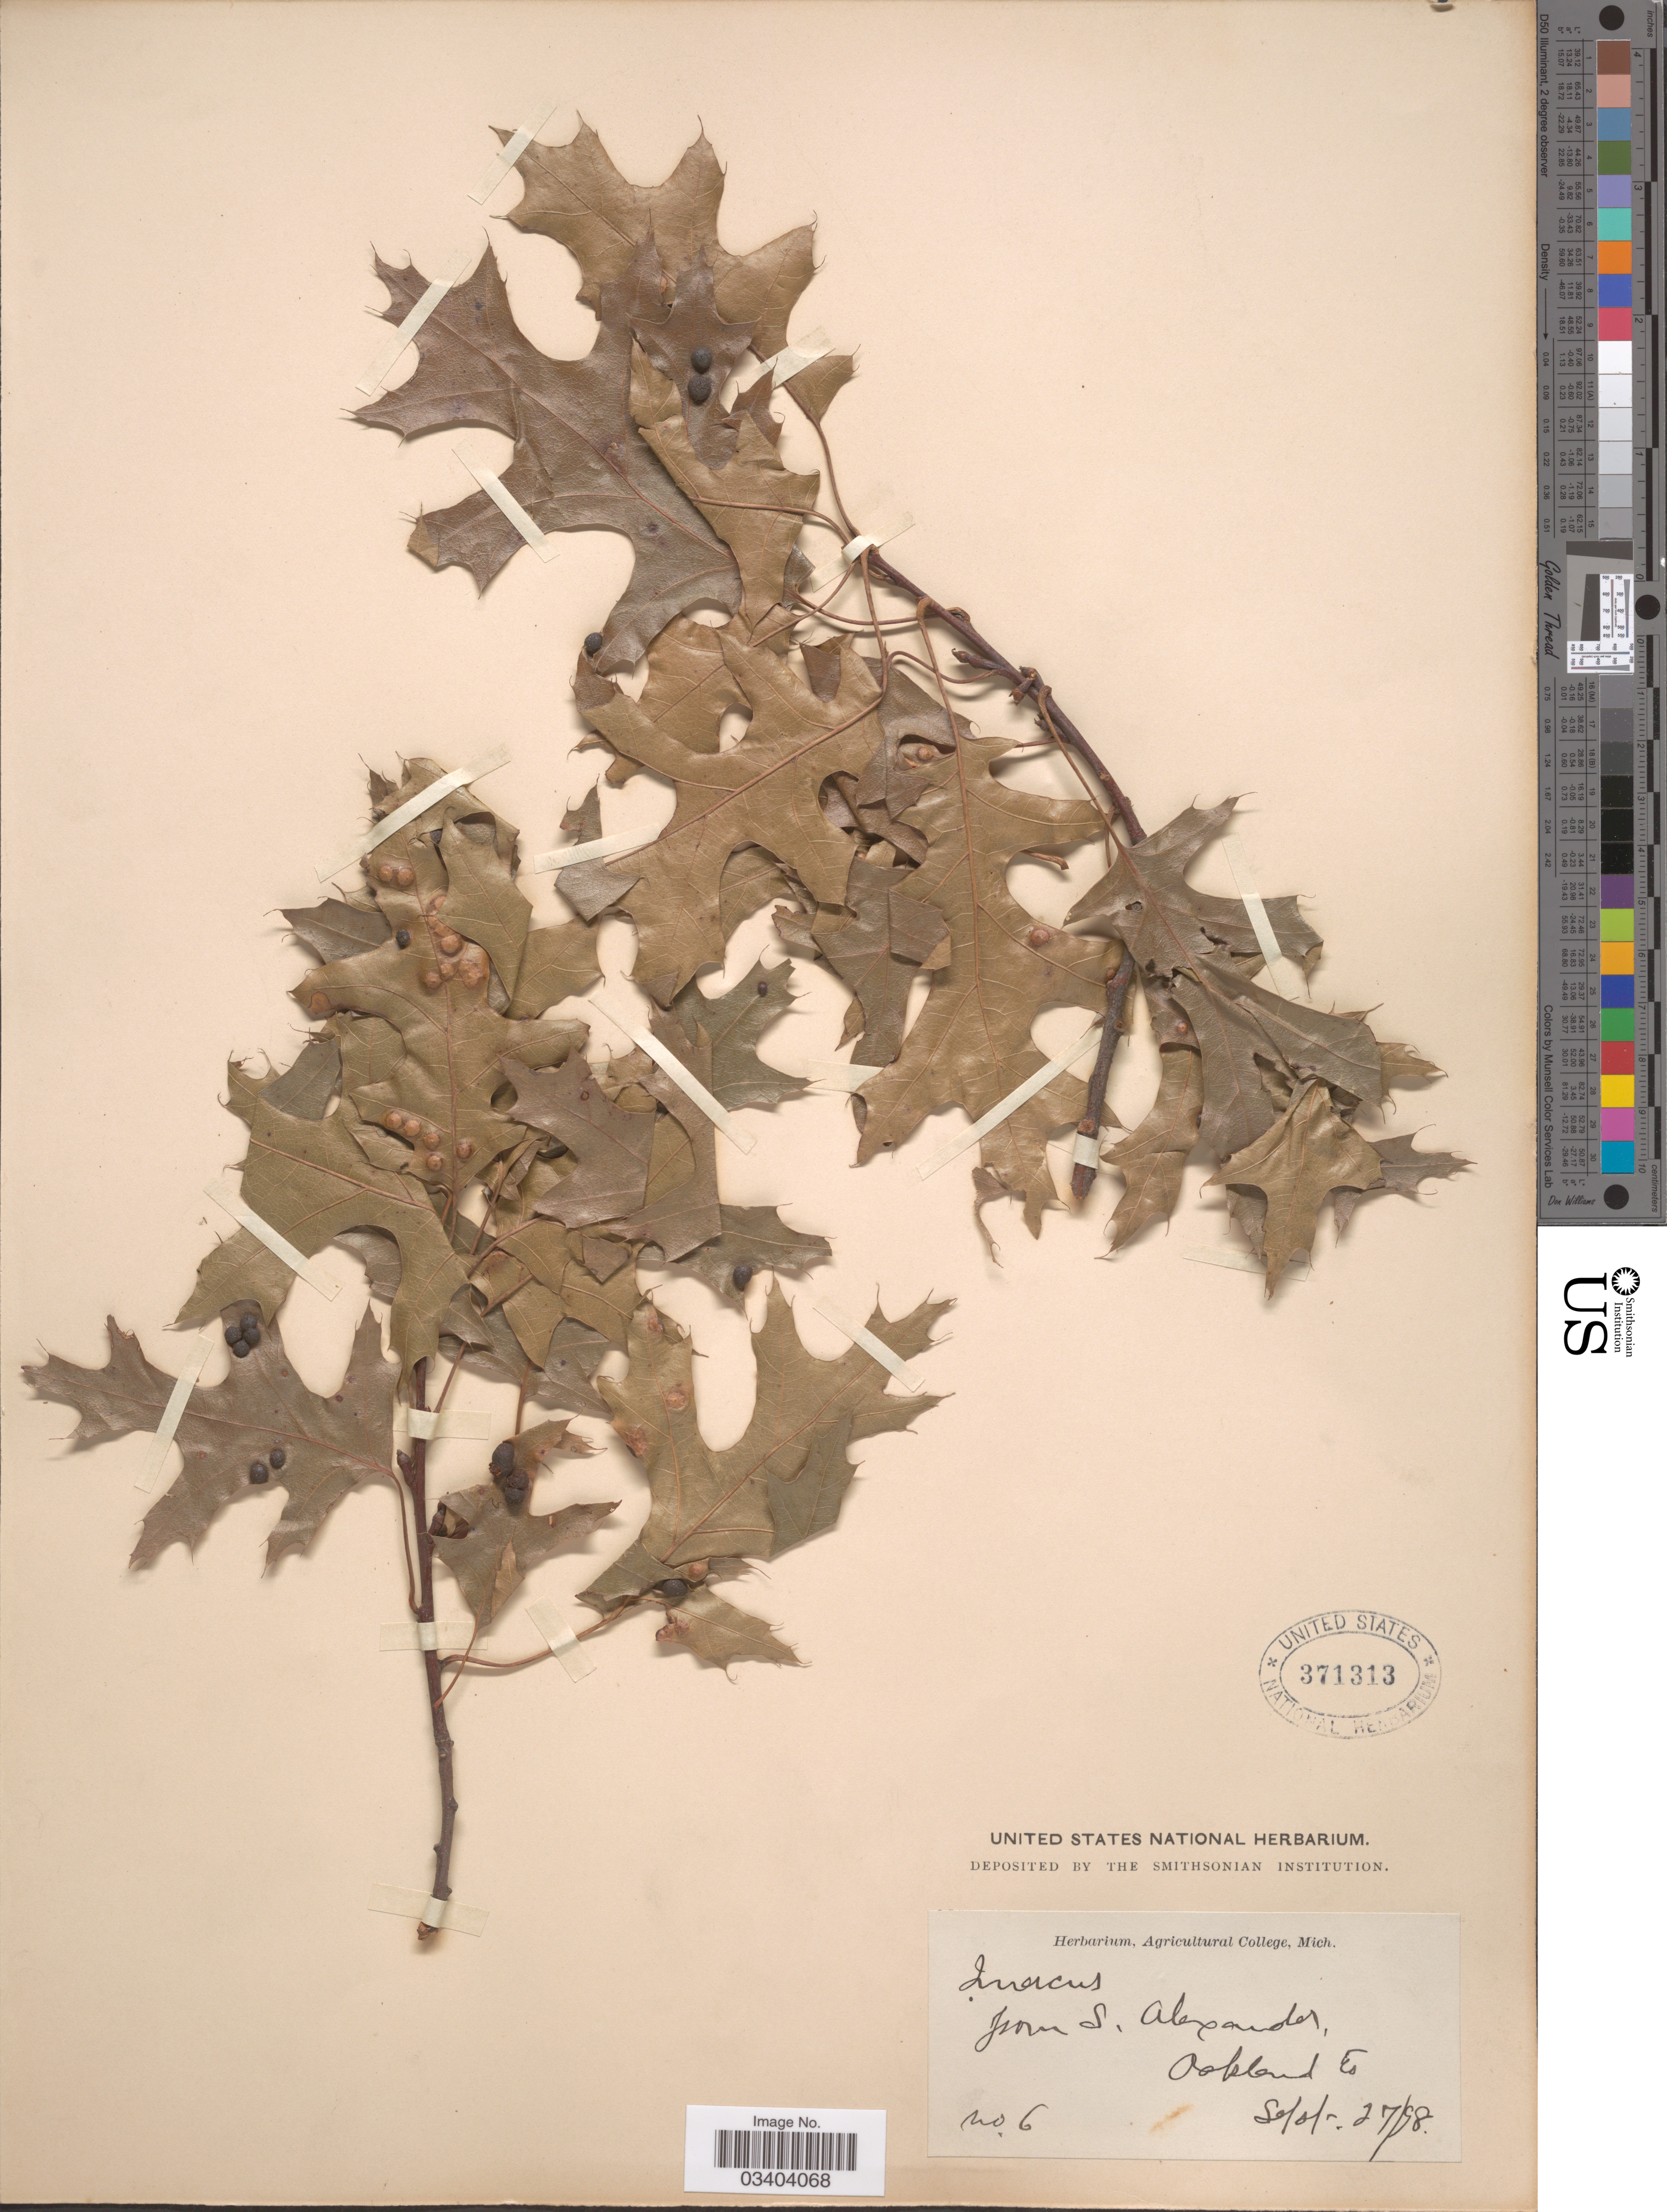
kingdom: Plantae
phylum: Tracheophyta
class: Magnoliopsida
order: Fagales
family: Fagaceae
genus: Quercus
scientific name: Quercus coccinea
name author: Münchh.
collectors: ex herb. Agricultural College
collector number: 6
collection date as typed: Transcribed d/m/y: 27/9/98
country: United States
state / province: Michigan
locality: S. Alexander [unsure placement] Oakland Co.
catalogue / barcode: US 371313